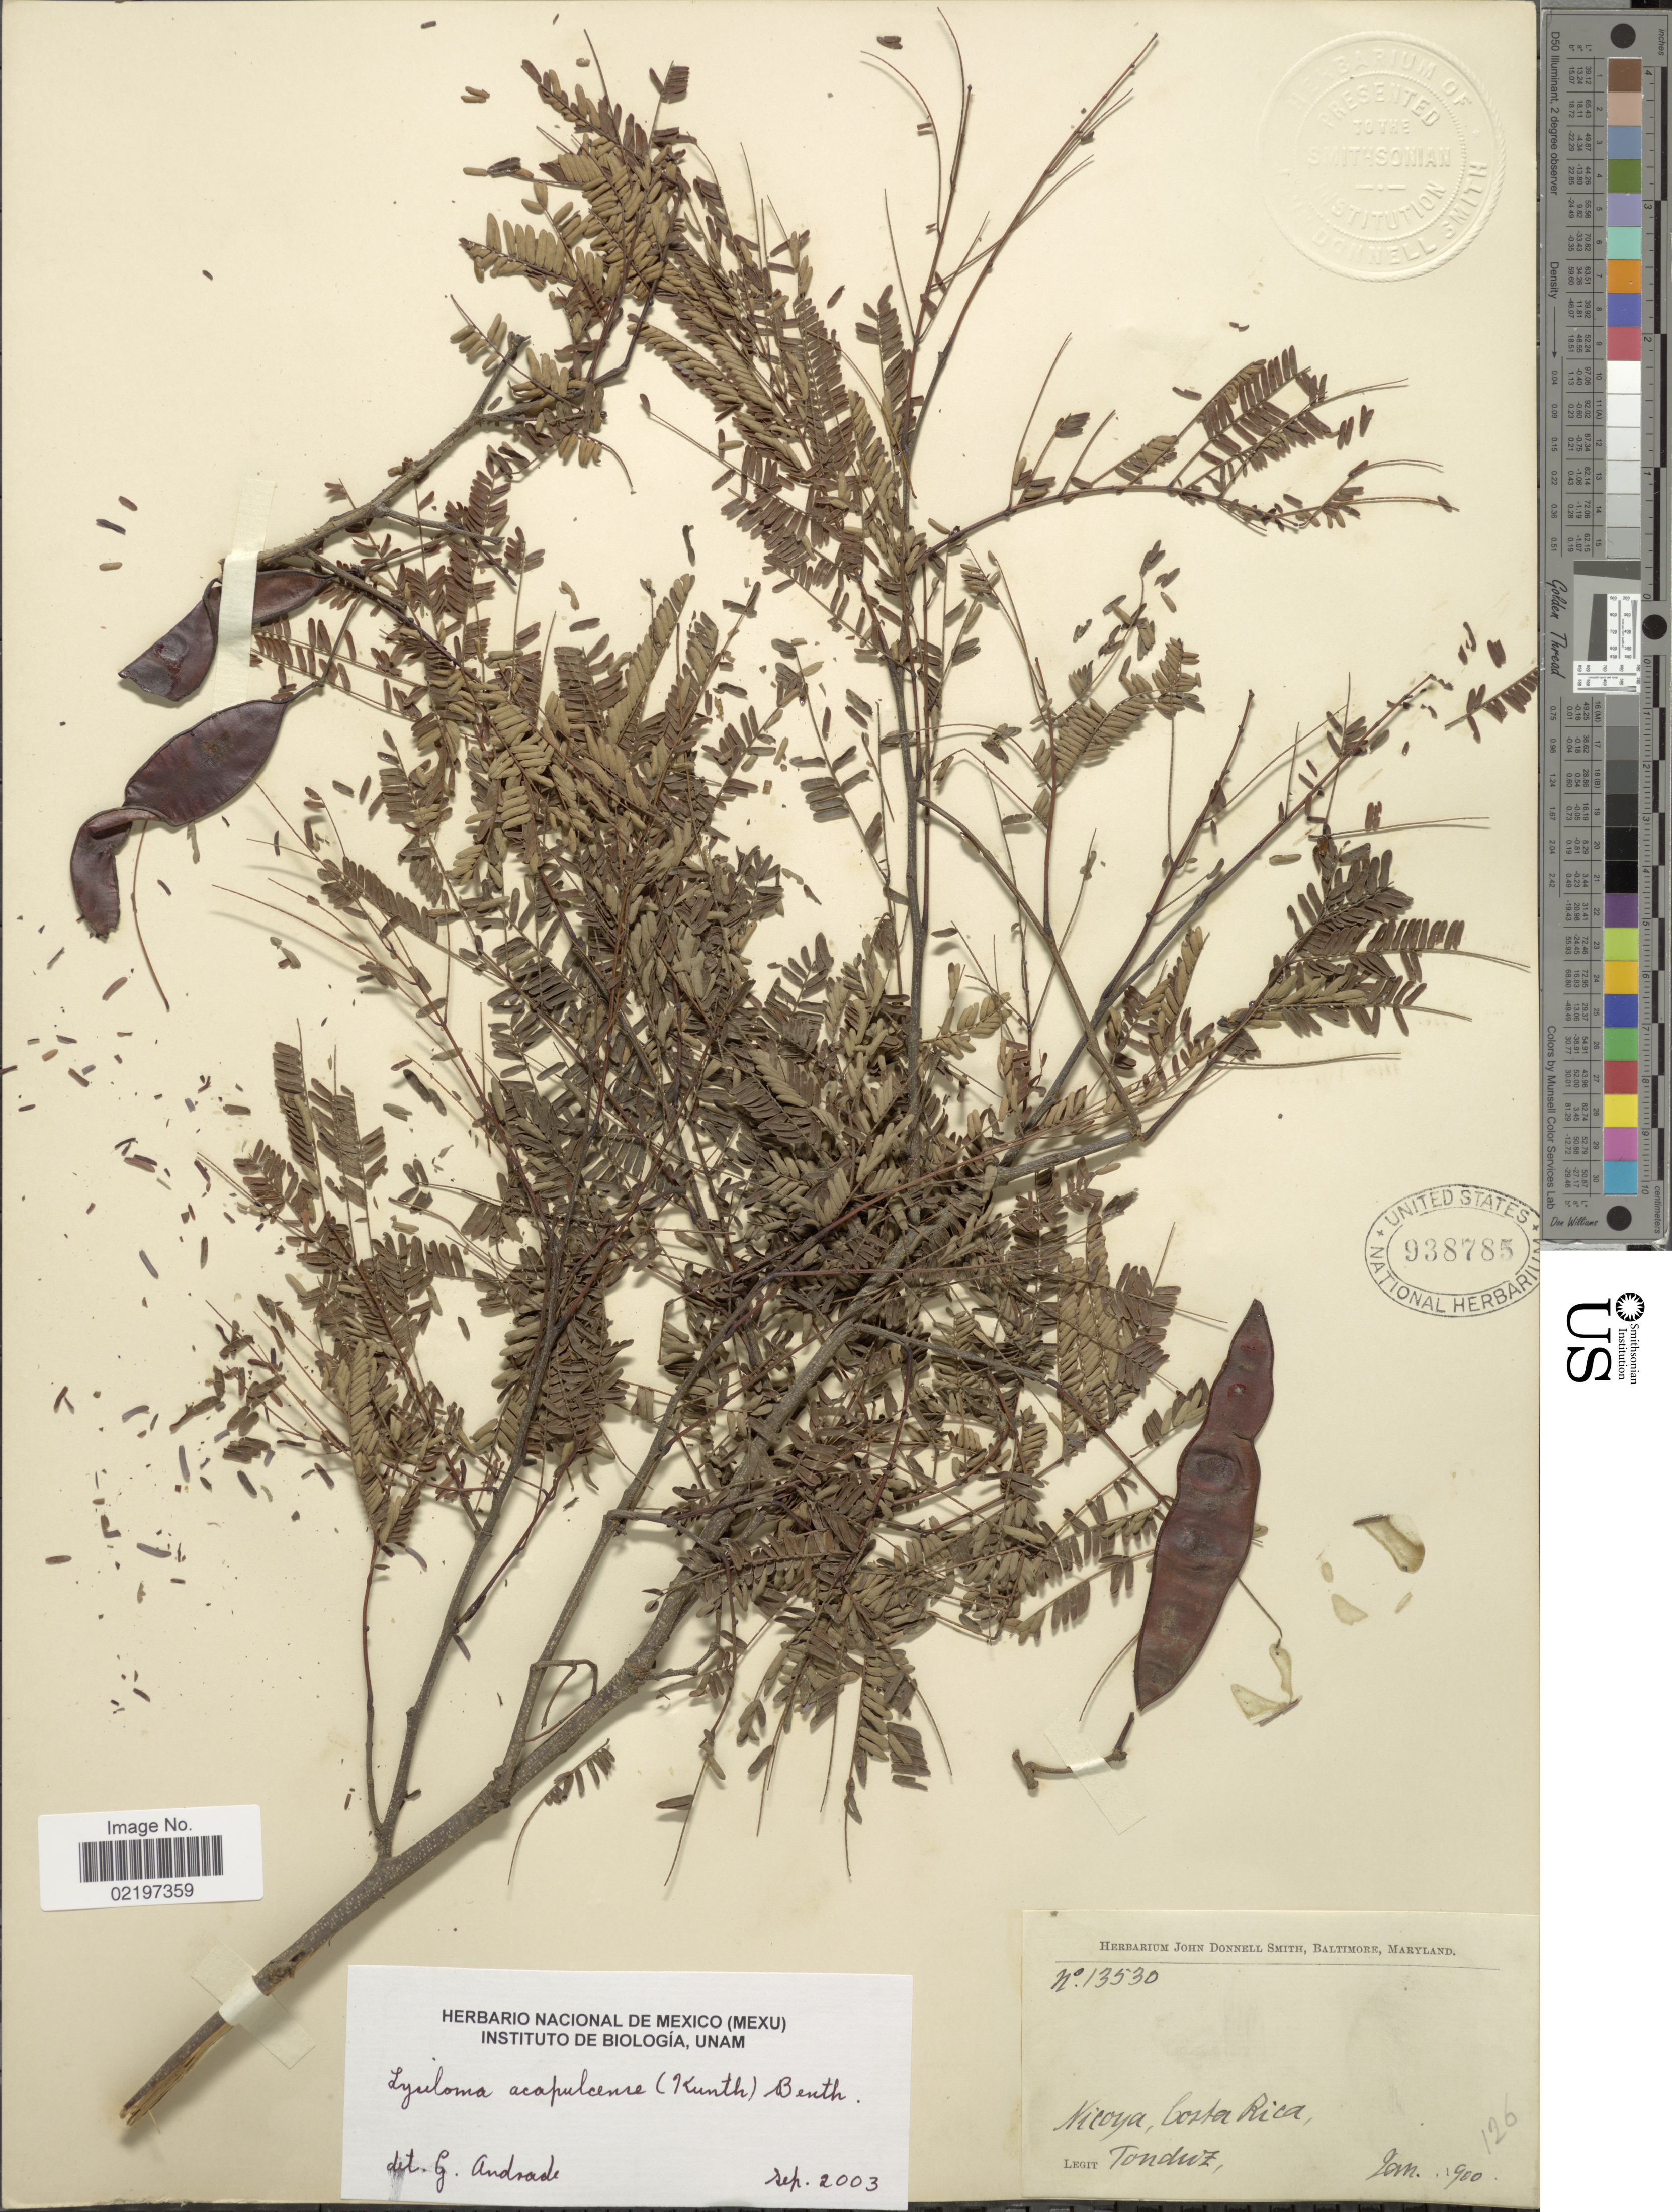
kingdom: Plantae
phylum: Tracheophyta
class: Magnoliopsida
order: Fabales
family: Fabaceae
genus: Lysiloma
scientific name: Lysiloma acapulcense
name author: (Kunth) Benth.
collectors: A. Tonduz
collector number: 13530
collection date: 1900-01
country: Costa Rica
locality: Nicoya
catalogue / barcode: US 938785